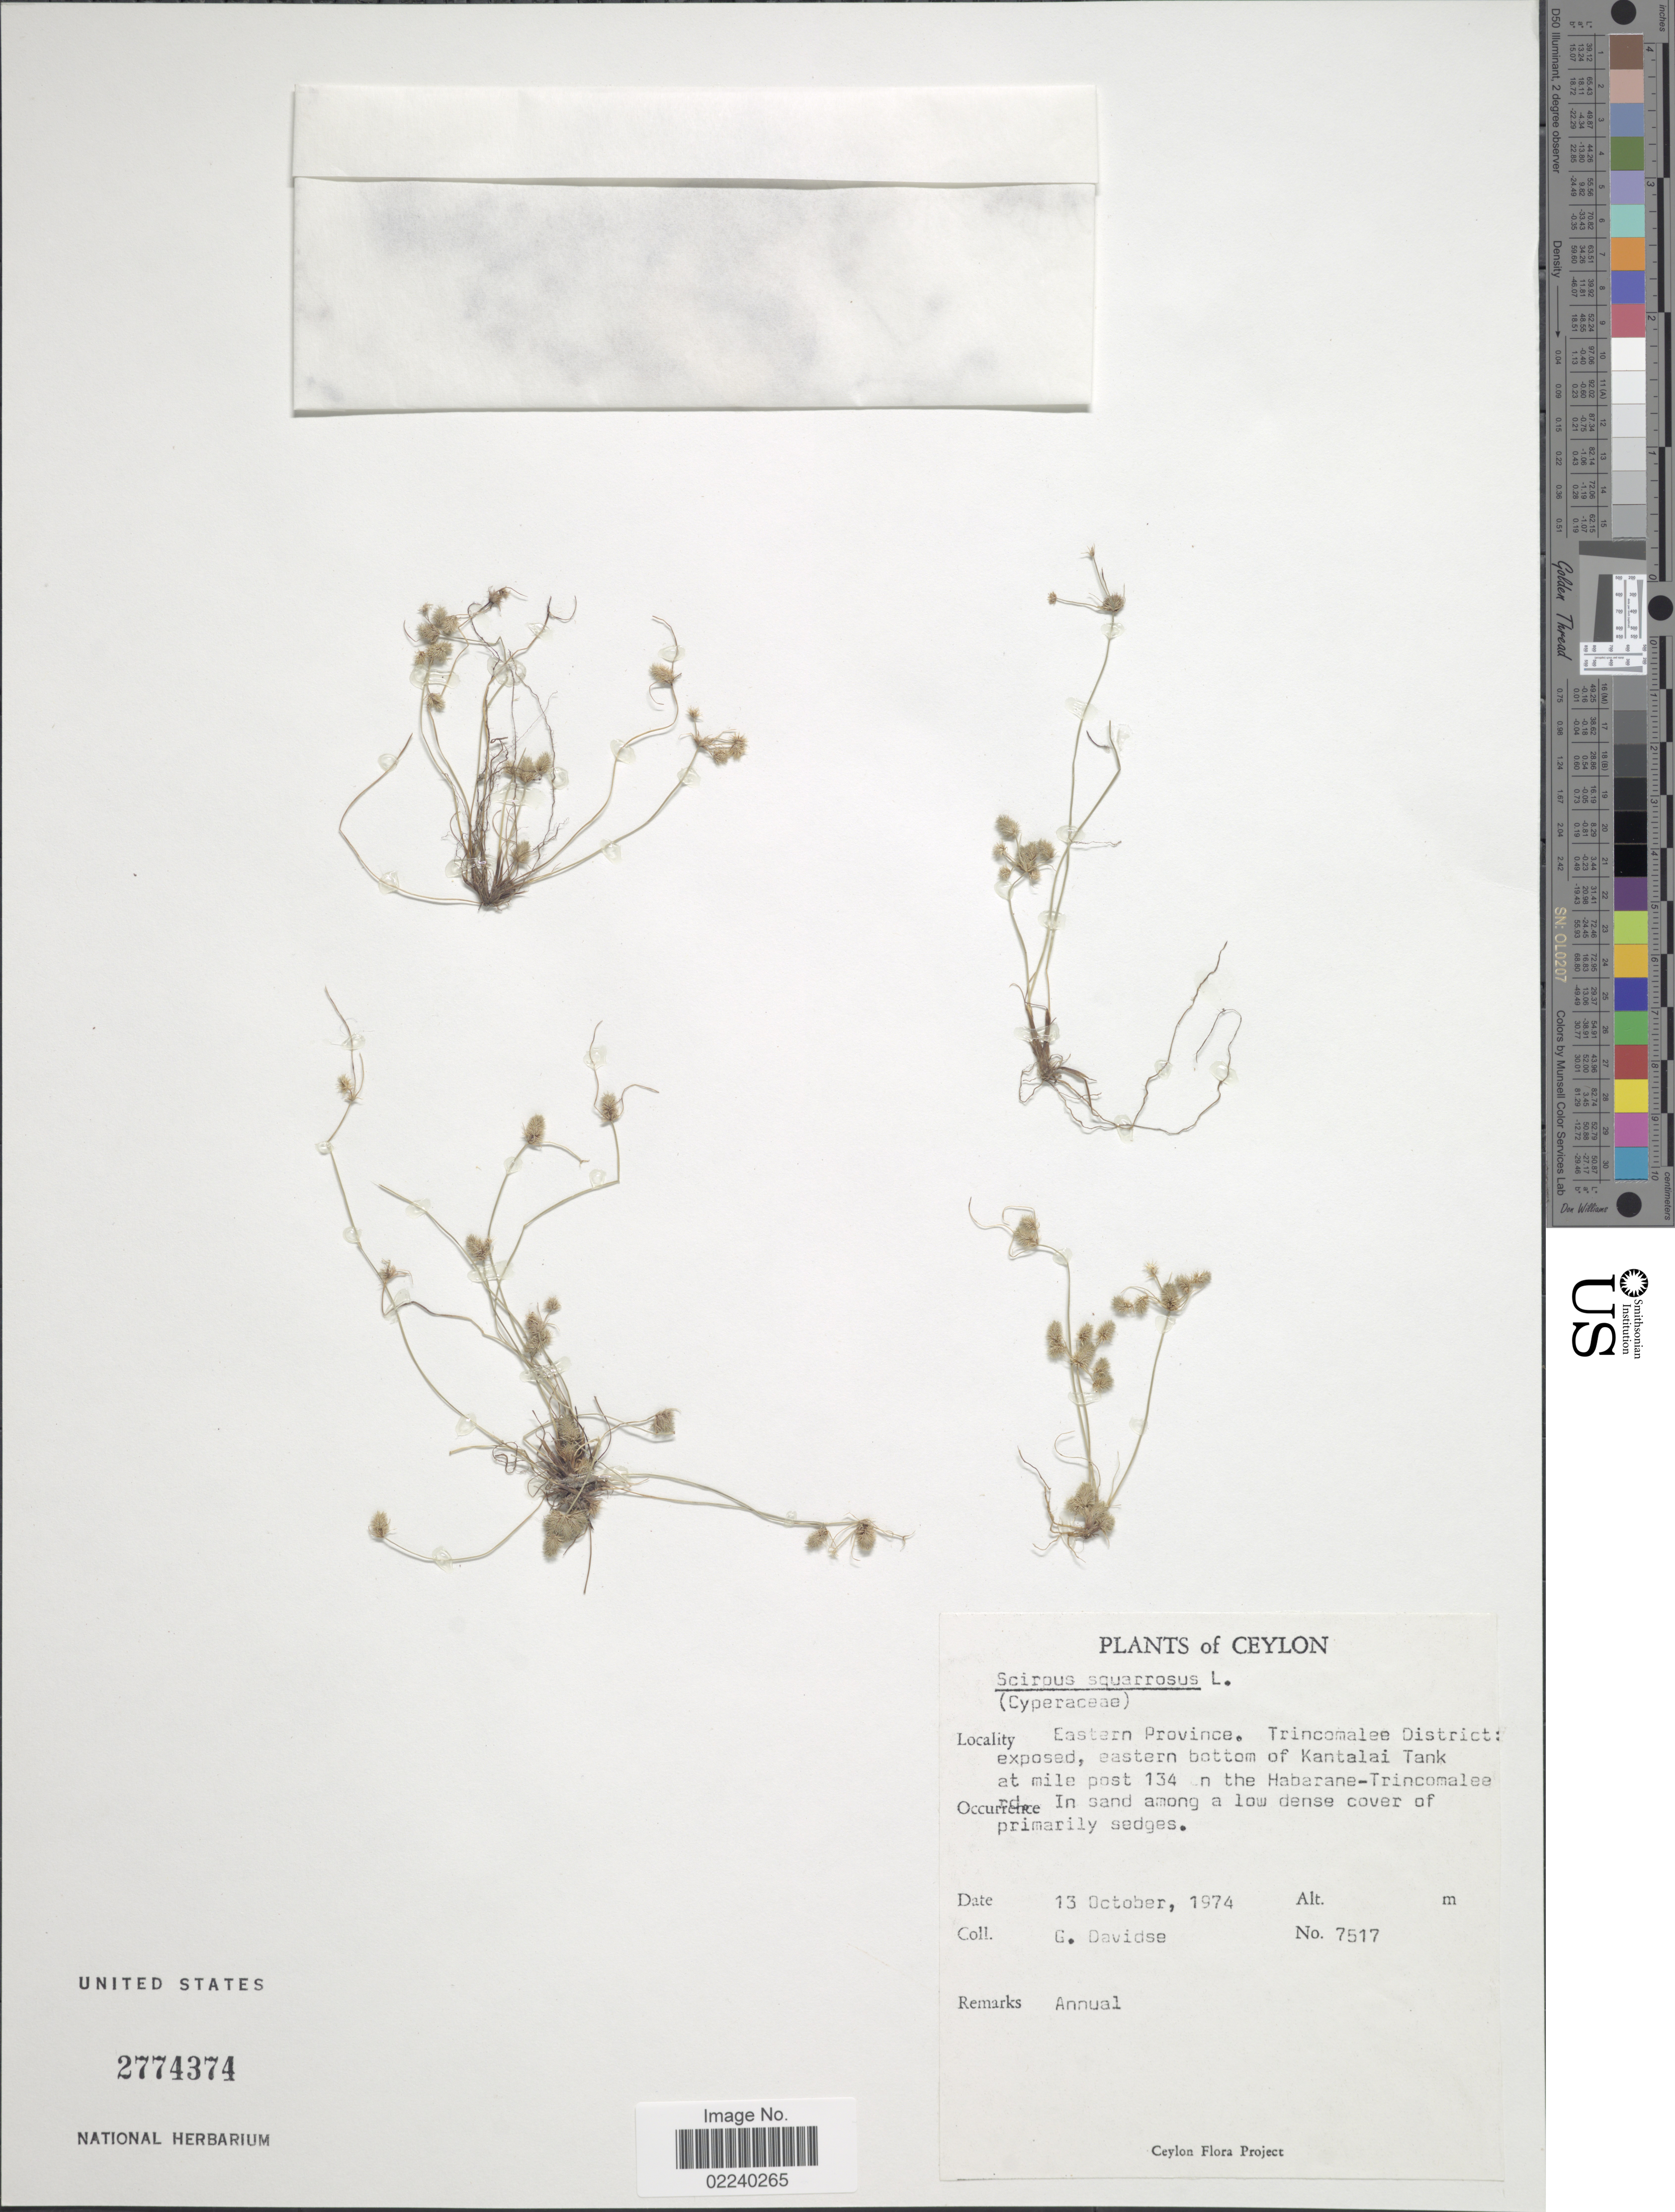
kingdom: Plantae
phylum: Tracheophyta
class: Liliopsida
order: Poales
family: Cyperaceae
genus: Cyperus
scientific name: Cyperus neochinensis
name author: (Tang & F.T. Wang) Bauters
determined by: Strong, M. T., (US), Smithsonian Institution - National Museum of Natural History (UNITED STATES)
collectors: G. Davidse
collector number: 7517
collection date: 1974-10-13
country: Sri Lanka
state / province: Eastern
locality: Ceylon, Trincomalee District: exposed, eastern bottom of Kantalai Tank at mile post 134 on the Habarane-Trincomalee rd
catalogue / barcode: US 2774374